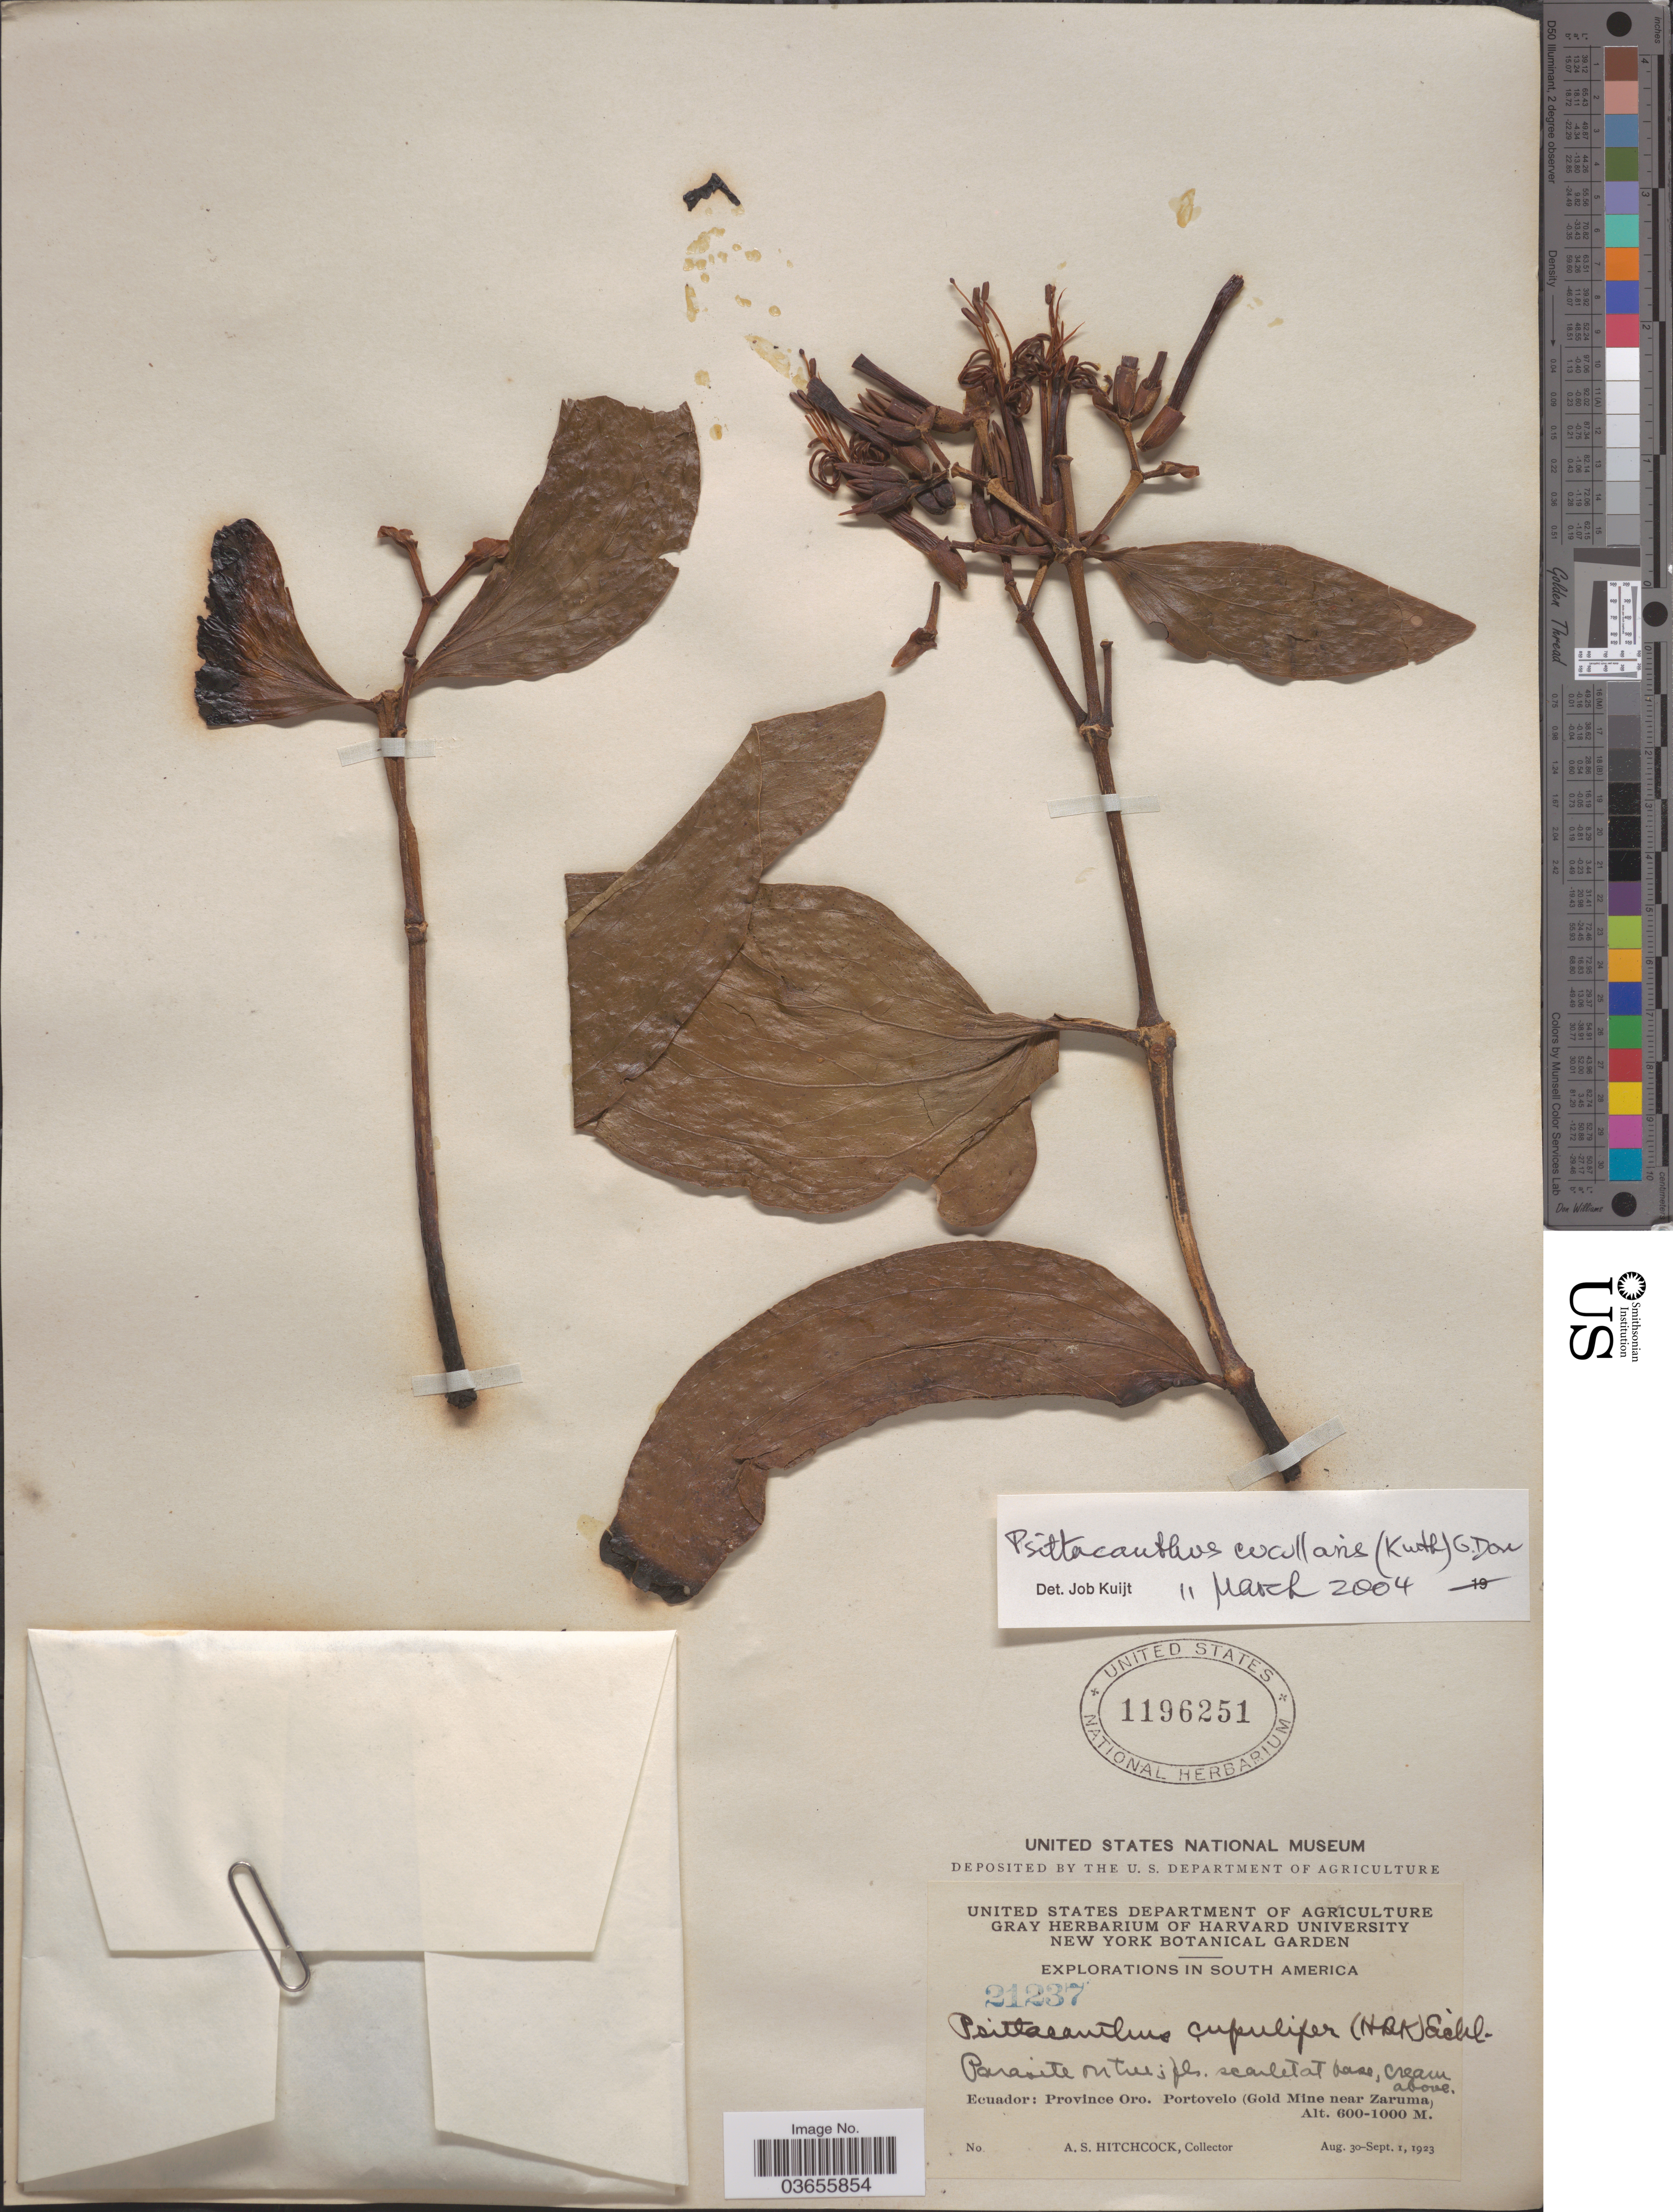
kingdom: Plantae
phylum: Tracheophyta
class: Magnoliopsida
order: Santalales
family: Loranthaceae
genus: Psittacanthus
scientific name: Psittacanthus cucullaris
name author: (Kunth) G. Don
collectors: A. S. Hitchcock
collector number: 21237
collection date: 1923-08-30/1923-09-01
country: Ecuador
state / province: El Oro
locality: Portovelo (Gold Mine near Zaruma).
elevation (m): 600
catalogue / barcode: US 1196251